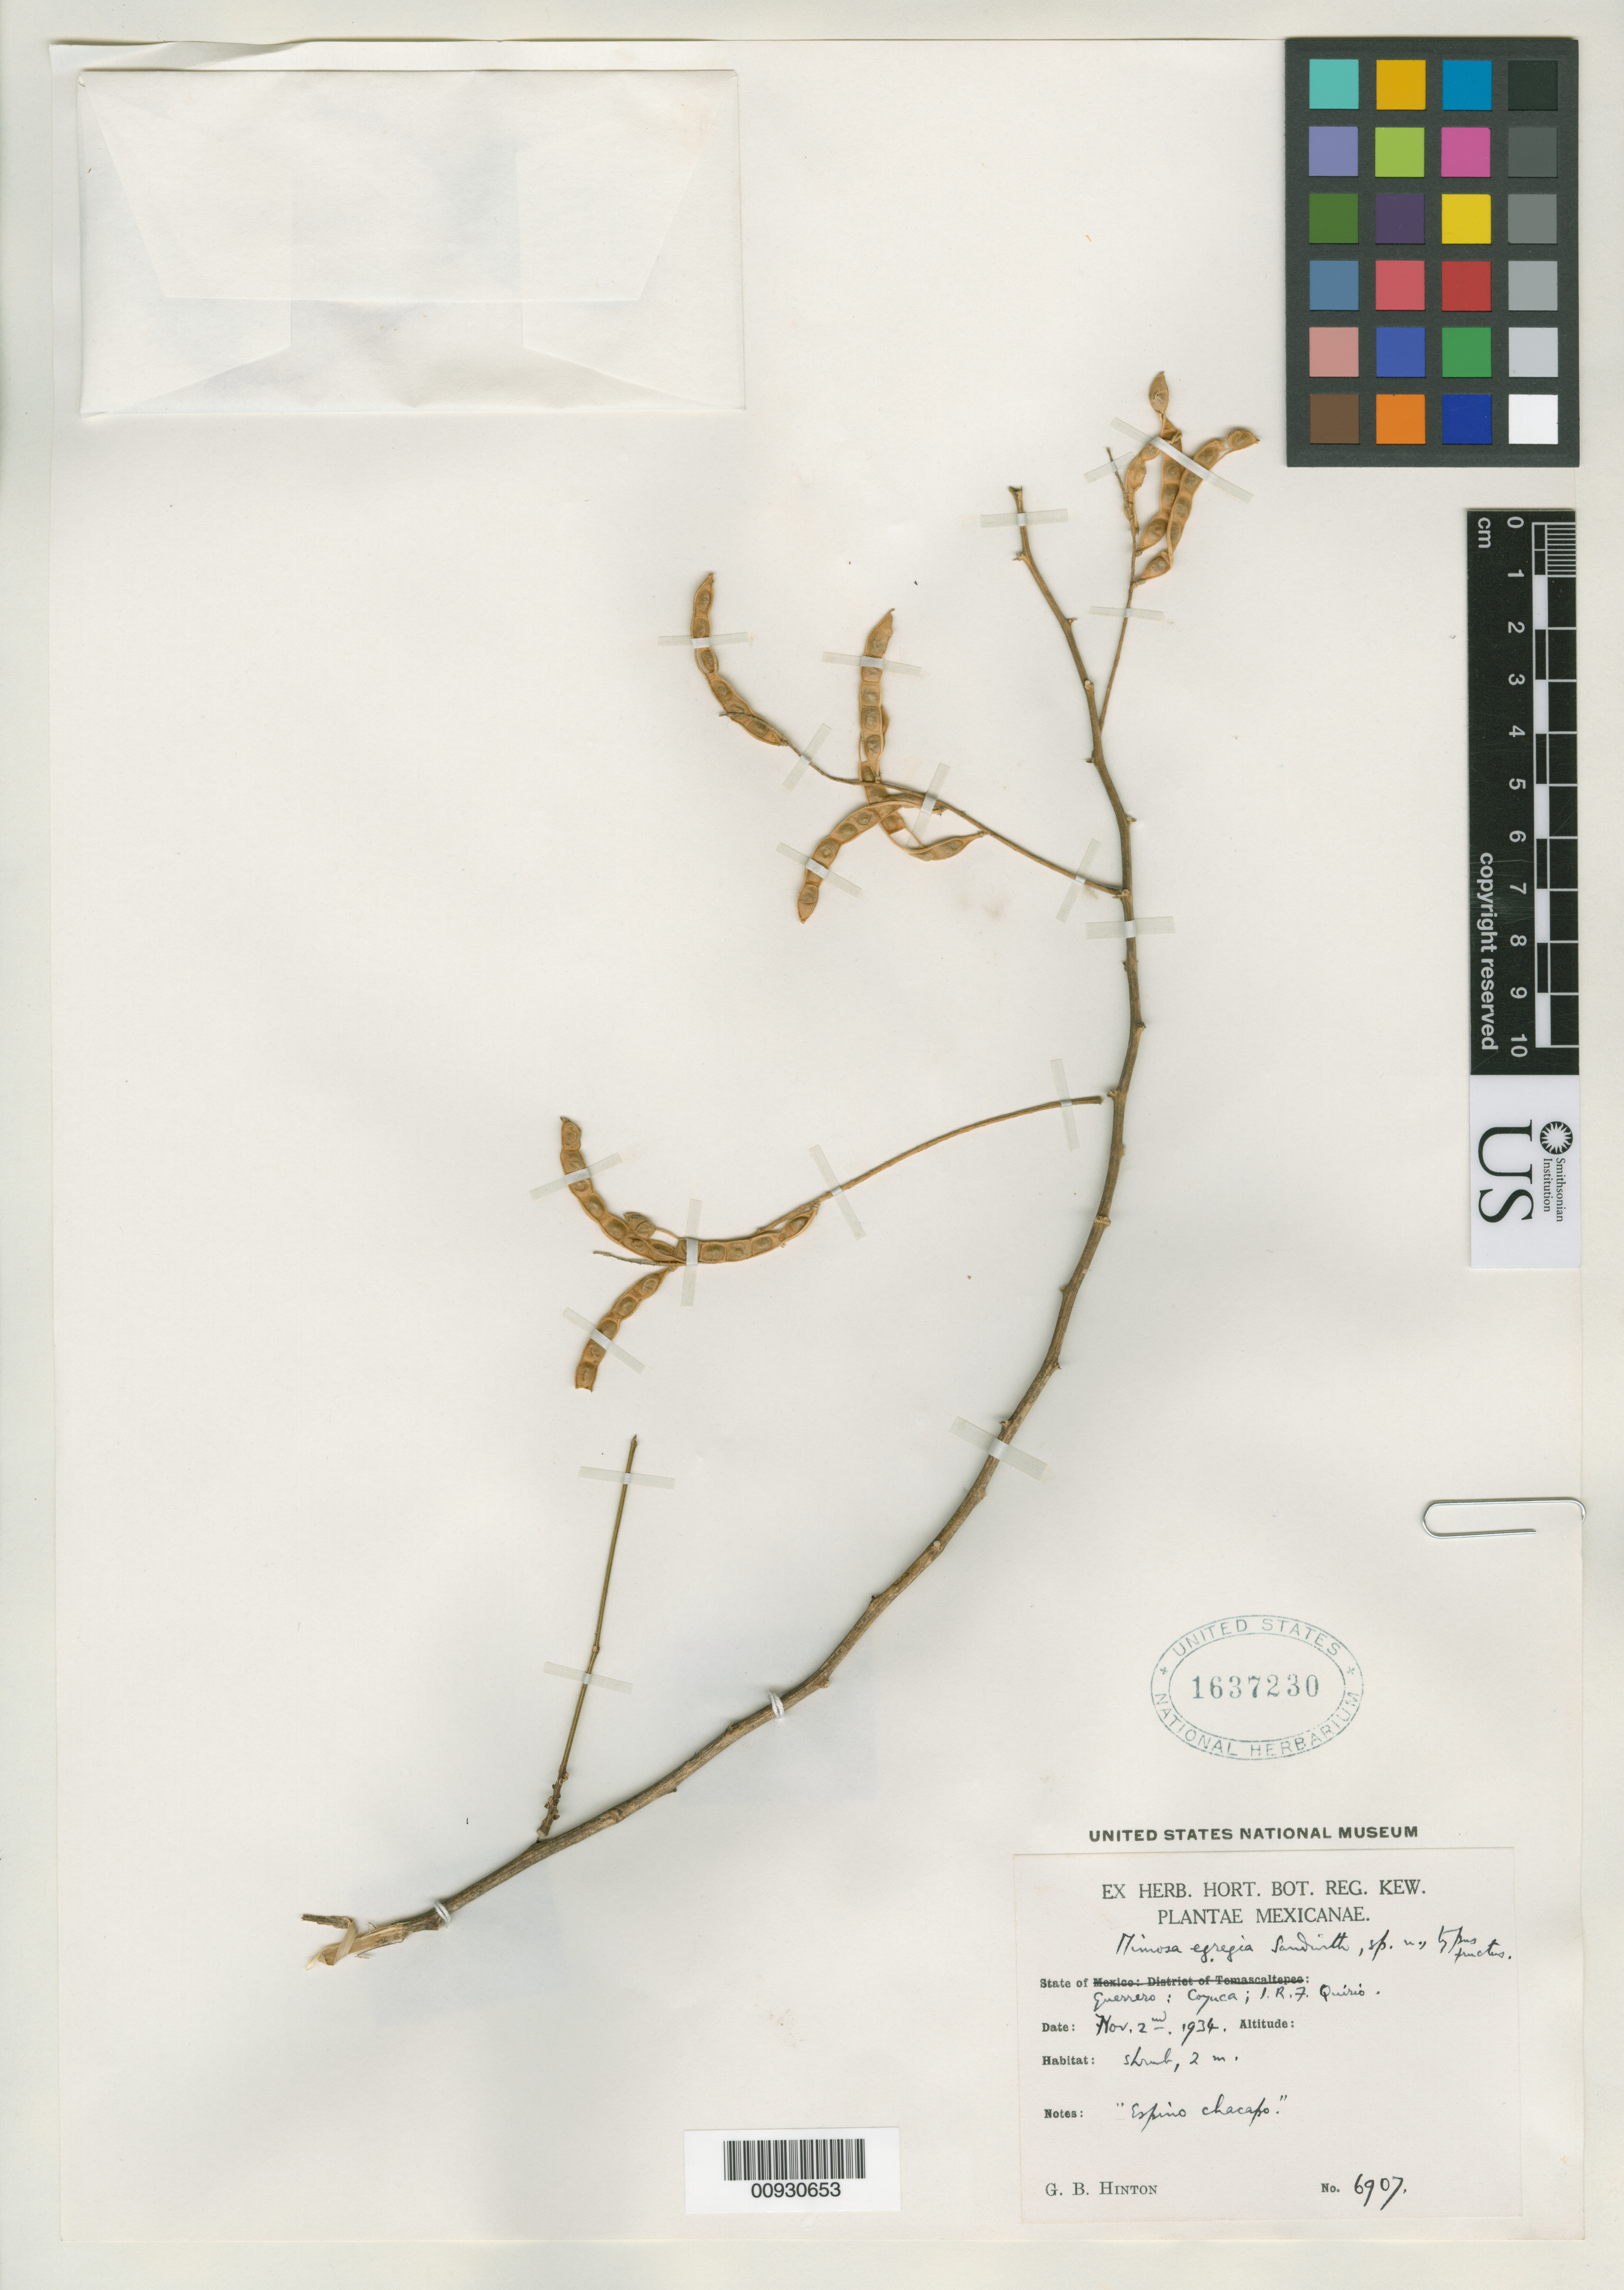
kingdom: Plantae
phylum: Tracheophyta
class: Magnoliopsida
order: Fabales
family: Fabaceae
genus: Mimosa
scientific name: Mimosa egregia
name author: Sandwith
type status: Syntype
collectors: G. B. Hinton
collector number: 6907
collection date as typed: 02 Nov 1934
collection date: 1934-11-02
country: Mexico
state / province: Guerrero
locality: Coyuco District: Coyuco.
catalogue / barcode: US 1637230